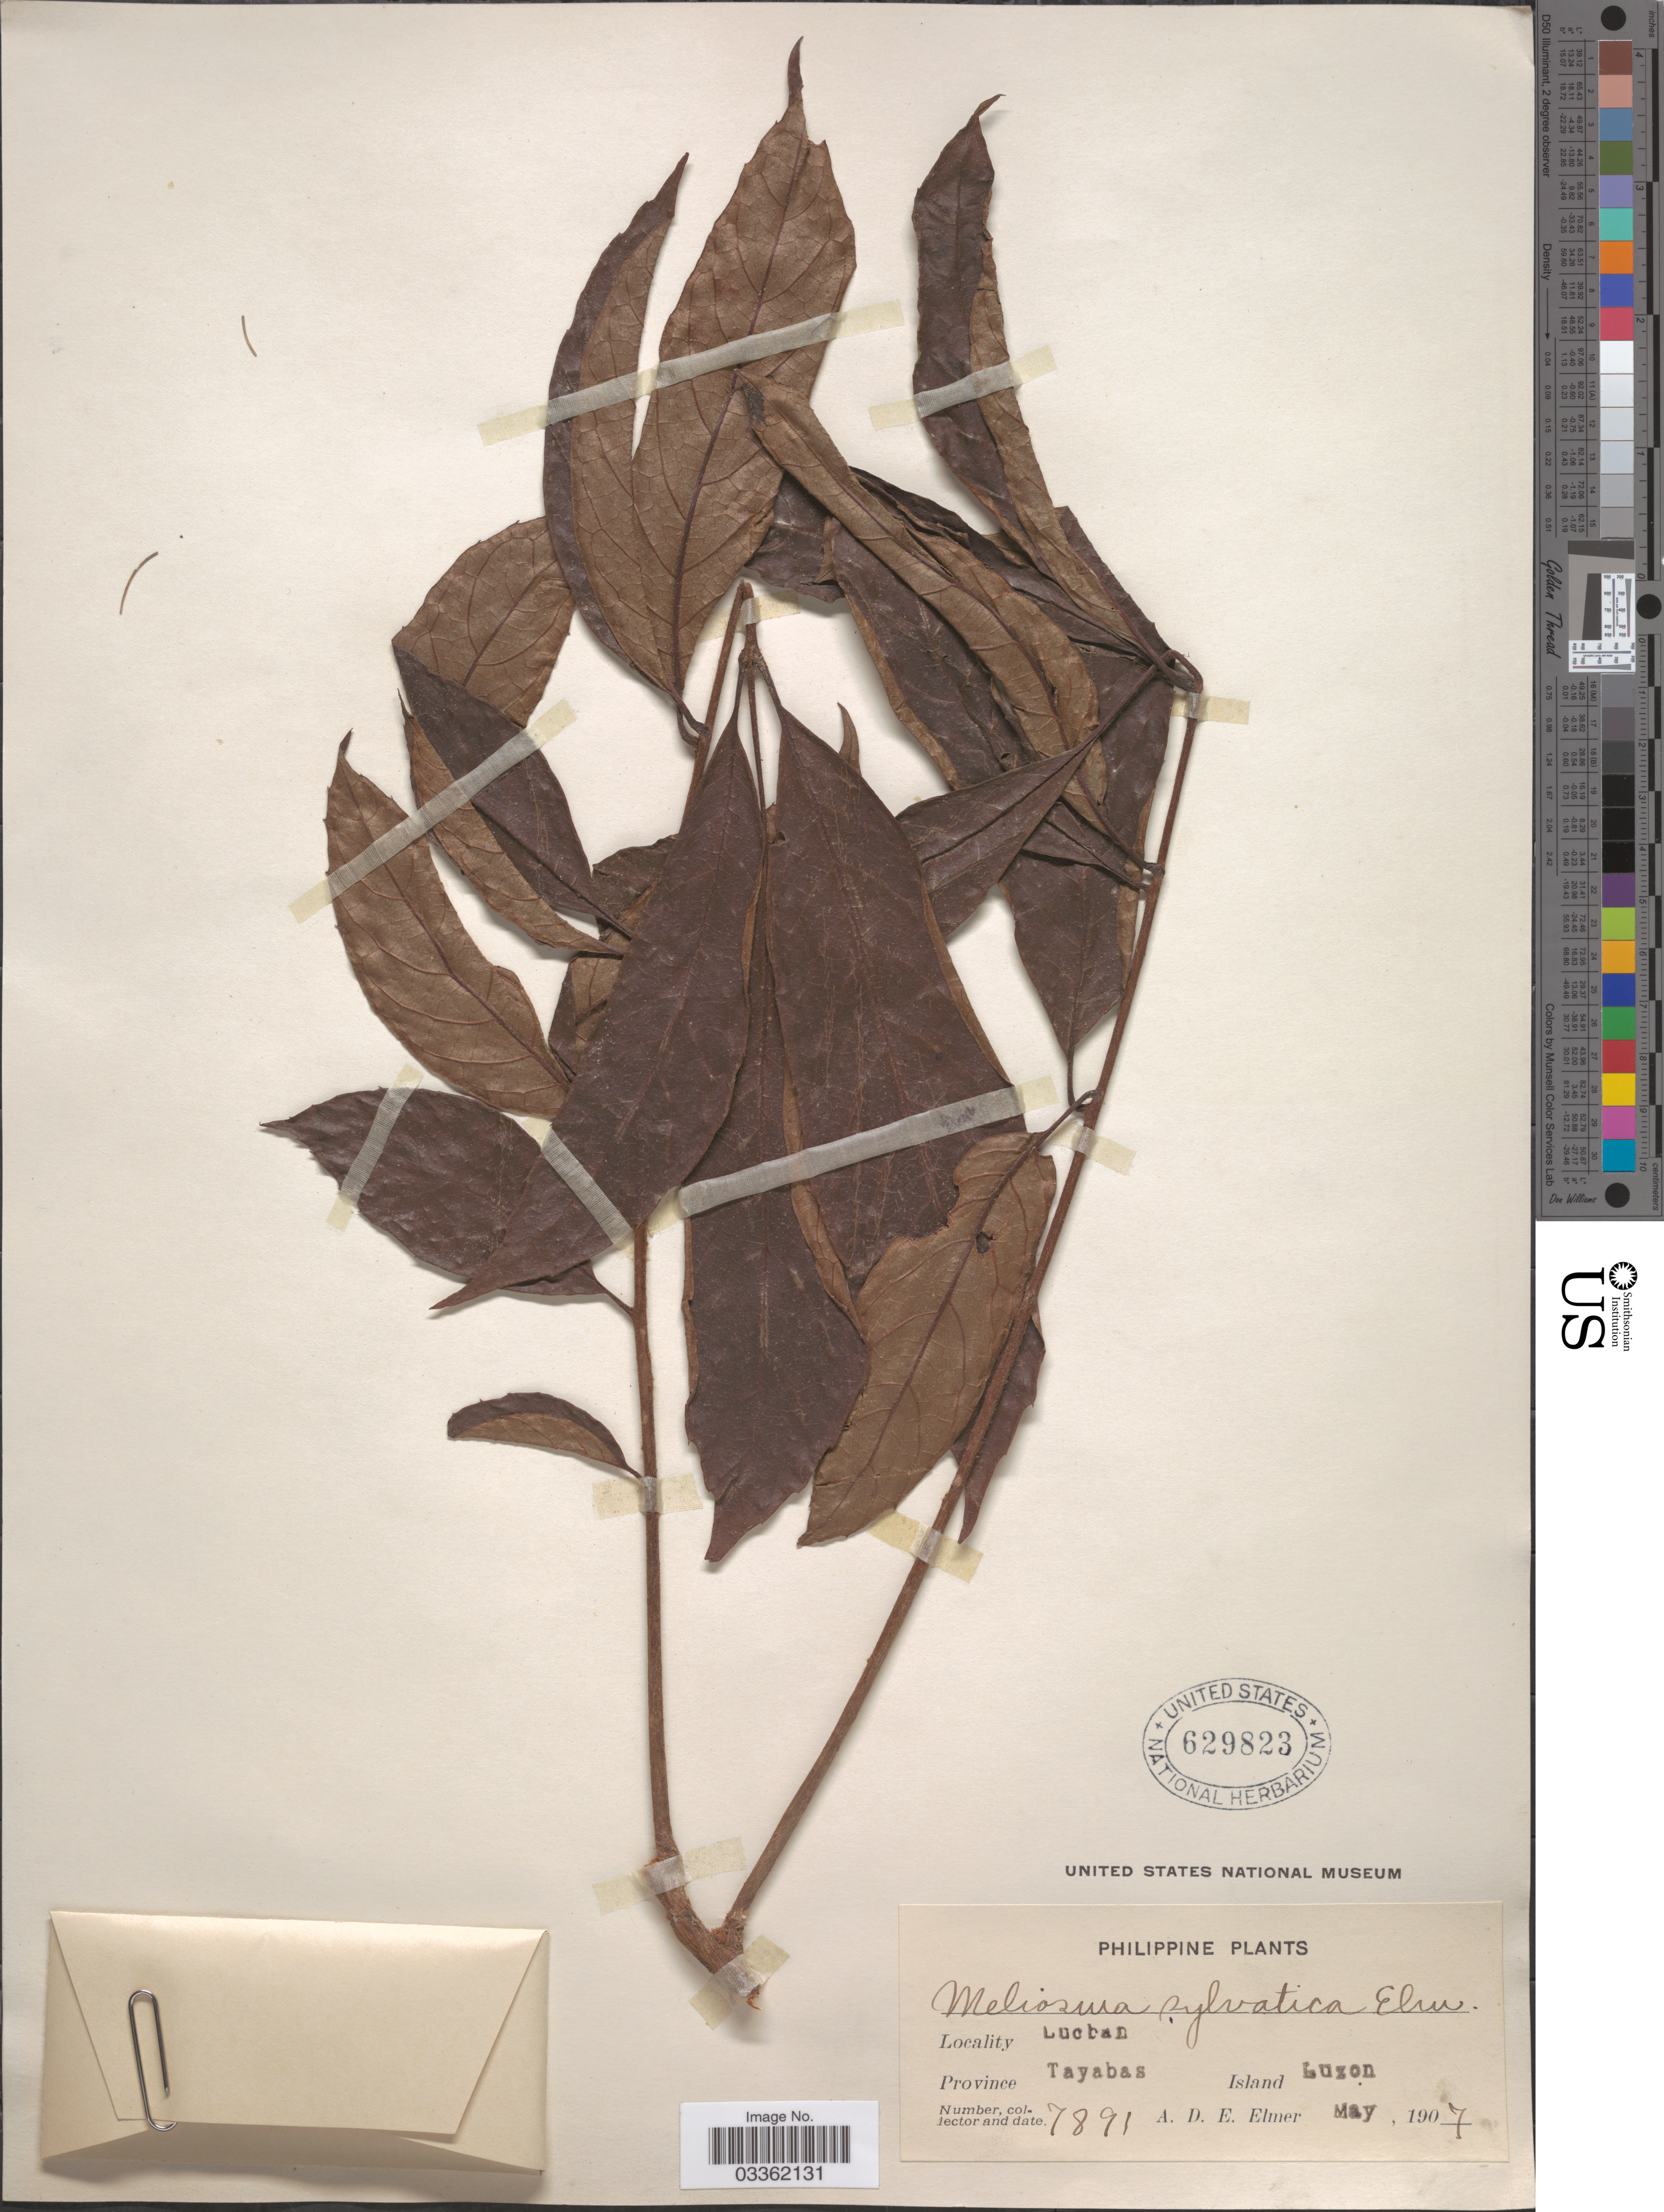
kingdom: Plantae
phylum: Tracheophyta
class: Magnoliopsida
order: Proteales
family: Sabiaceae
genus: Meliosma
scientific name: Meliosma sylvatica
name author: Elmer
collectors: A. D. E. Elmer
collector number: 7891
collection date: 1907-05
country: Philippines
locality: Lucban. Province Tayabas. Island Luzon.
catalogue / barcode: US 629823